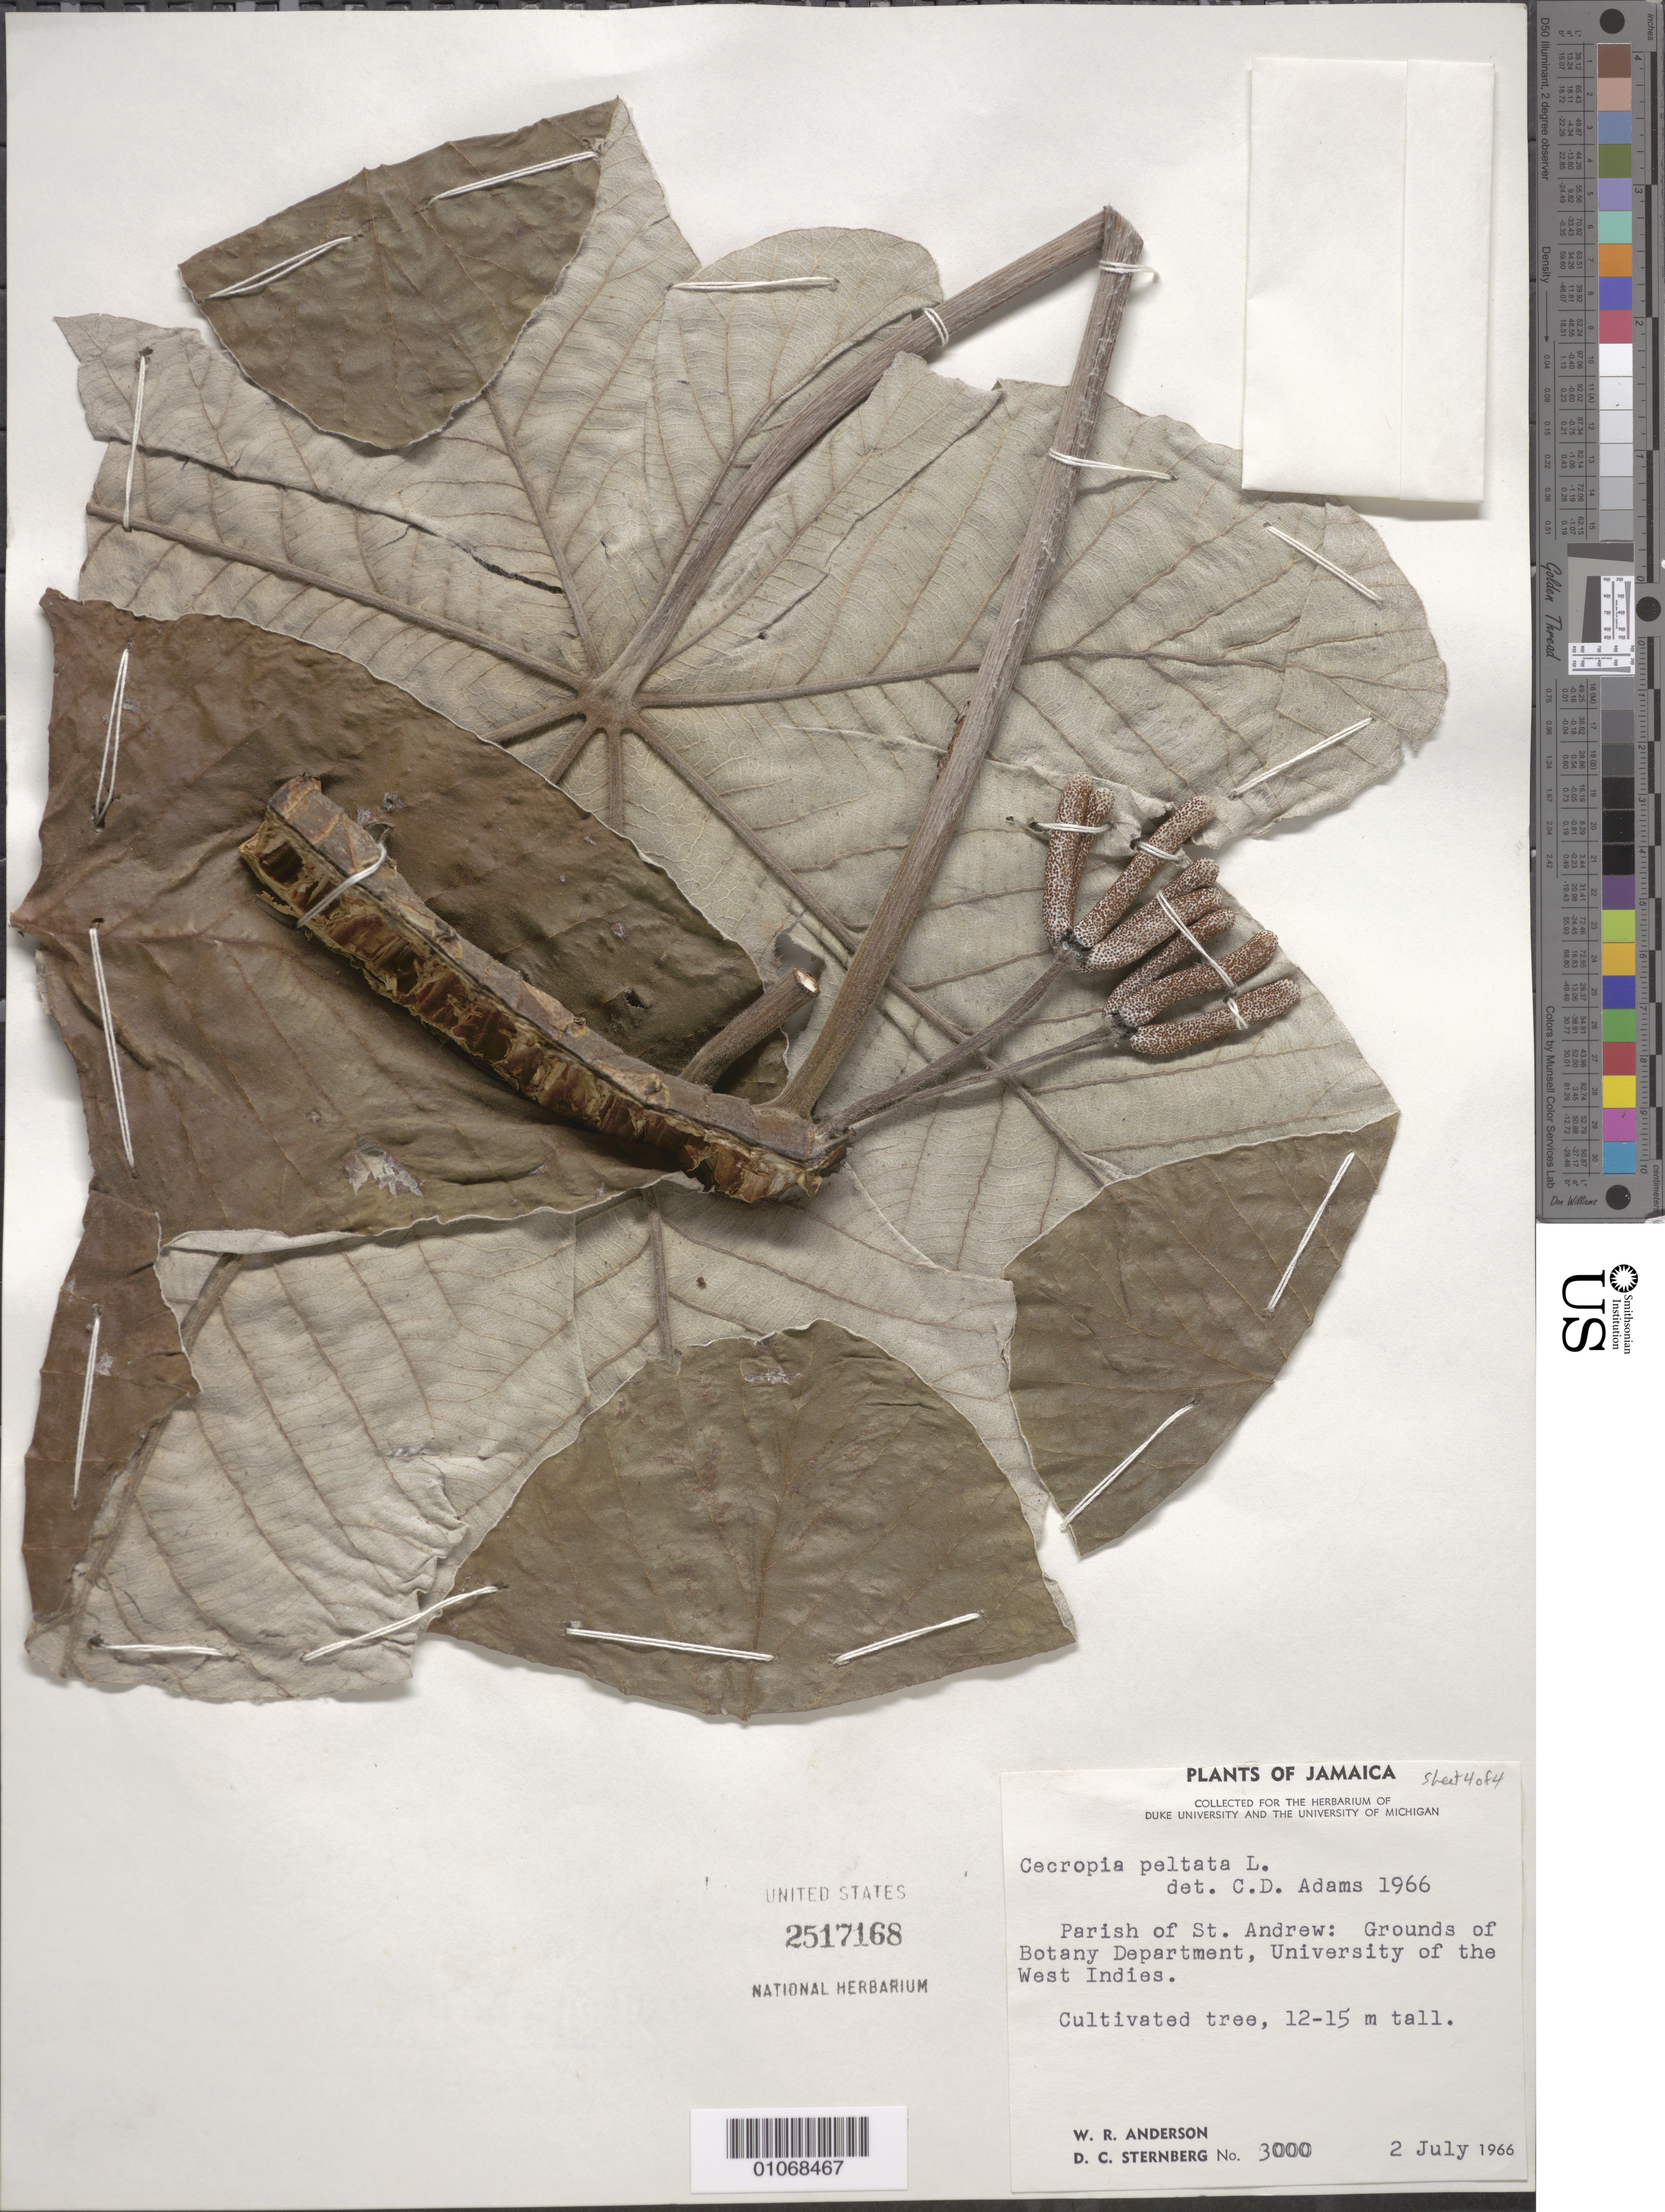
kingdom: Plantae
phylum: Tracheophyta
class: Magnoliopsida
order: Rosales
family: Urticaceae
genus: Cecropia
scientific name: Cecropia peltata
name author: L.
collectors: W. R. Anderson & D. Sternberg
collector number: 3000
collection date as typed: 02 Jul 1966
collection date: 1966-07-02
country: Jamaica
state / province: Saint Andrew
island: Jamaica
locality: Grounds of Botany department, University of West indies.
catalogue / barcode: US 2517168